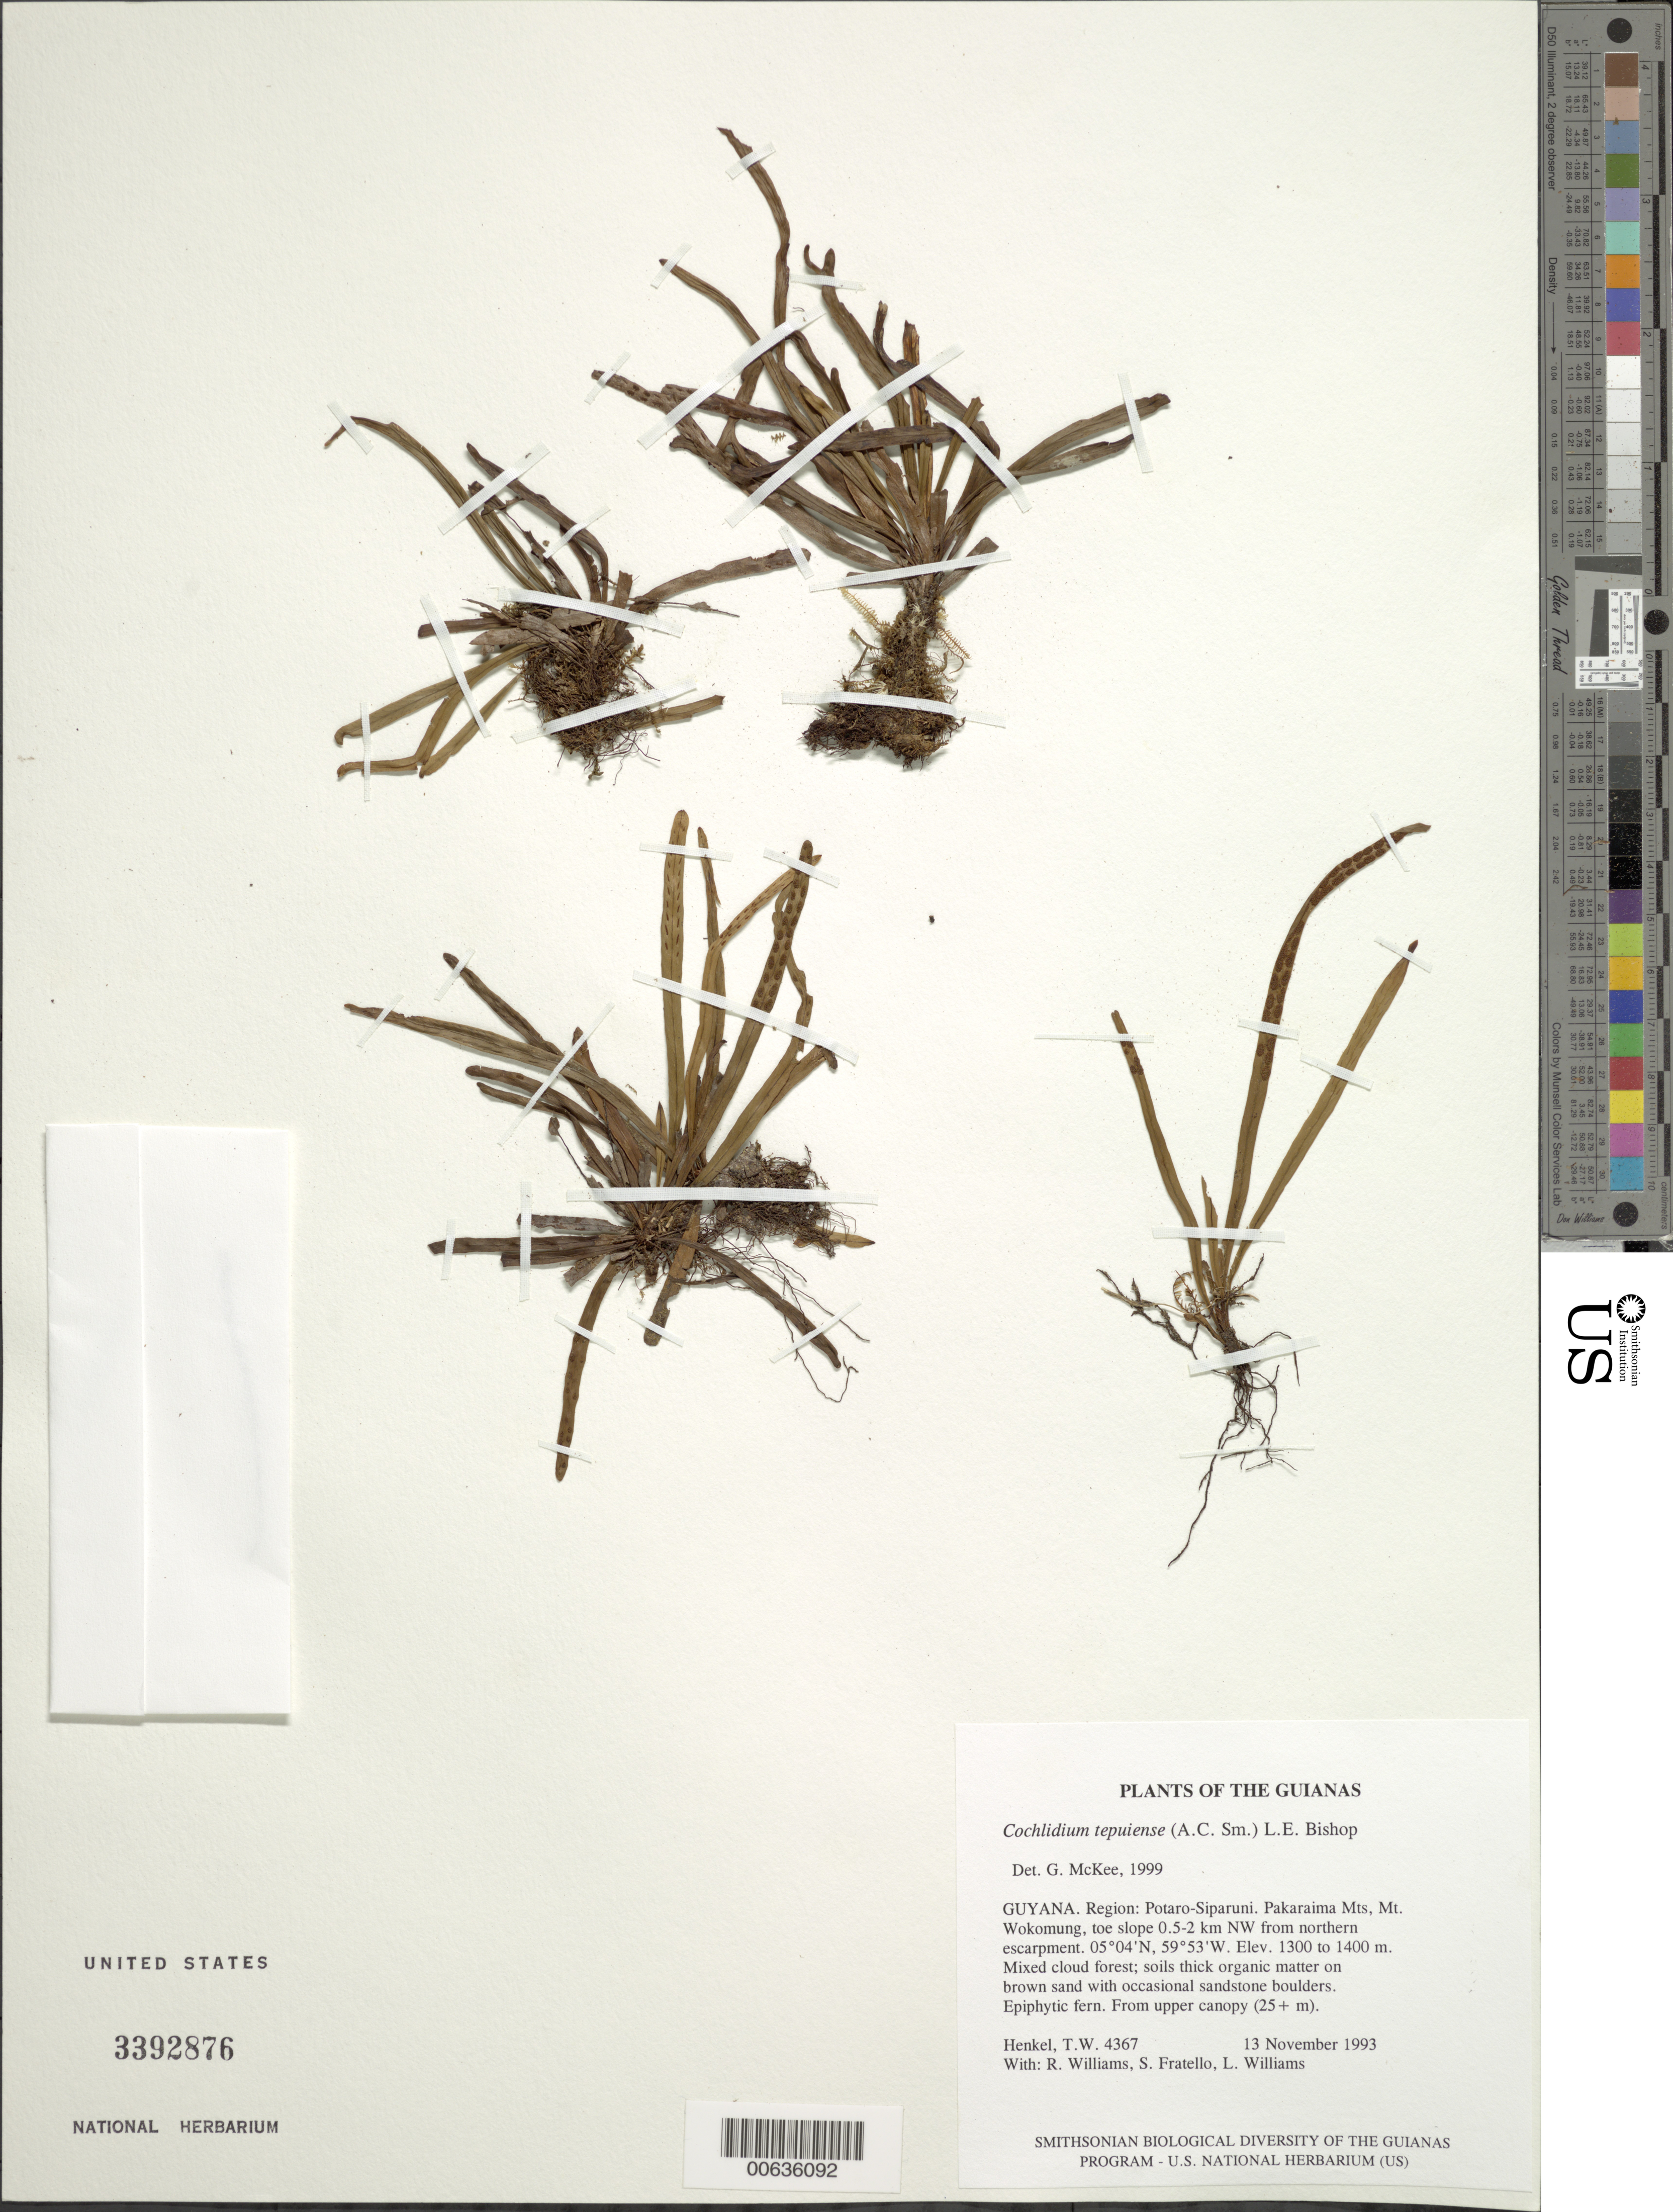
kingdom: Plantae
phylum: Tracheophyta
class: Polypodiopsida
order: Polypodiales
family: Polypodiaceae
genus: Cochlidium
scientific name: Cochlidium tepuiense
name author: (A.C. Sm.) L.E. Bishop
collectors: T. Henkel, R. Williams, S. Fratello & L. Williams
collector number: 4347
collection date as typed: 13 November 1993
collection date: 1993-11-13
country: Guyana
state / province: Potaro-Siparuni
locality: Pakaraima Mts, Mt. Wokomung, toe slope 0.5-2 km NW from northern escarpment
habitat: Mixed cloud forest; soils thick organic matter on brown sand with occasional sandstone boulders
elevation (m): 1300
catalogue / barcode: US 3392875